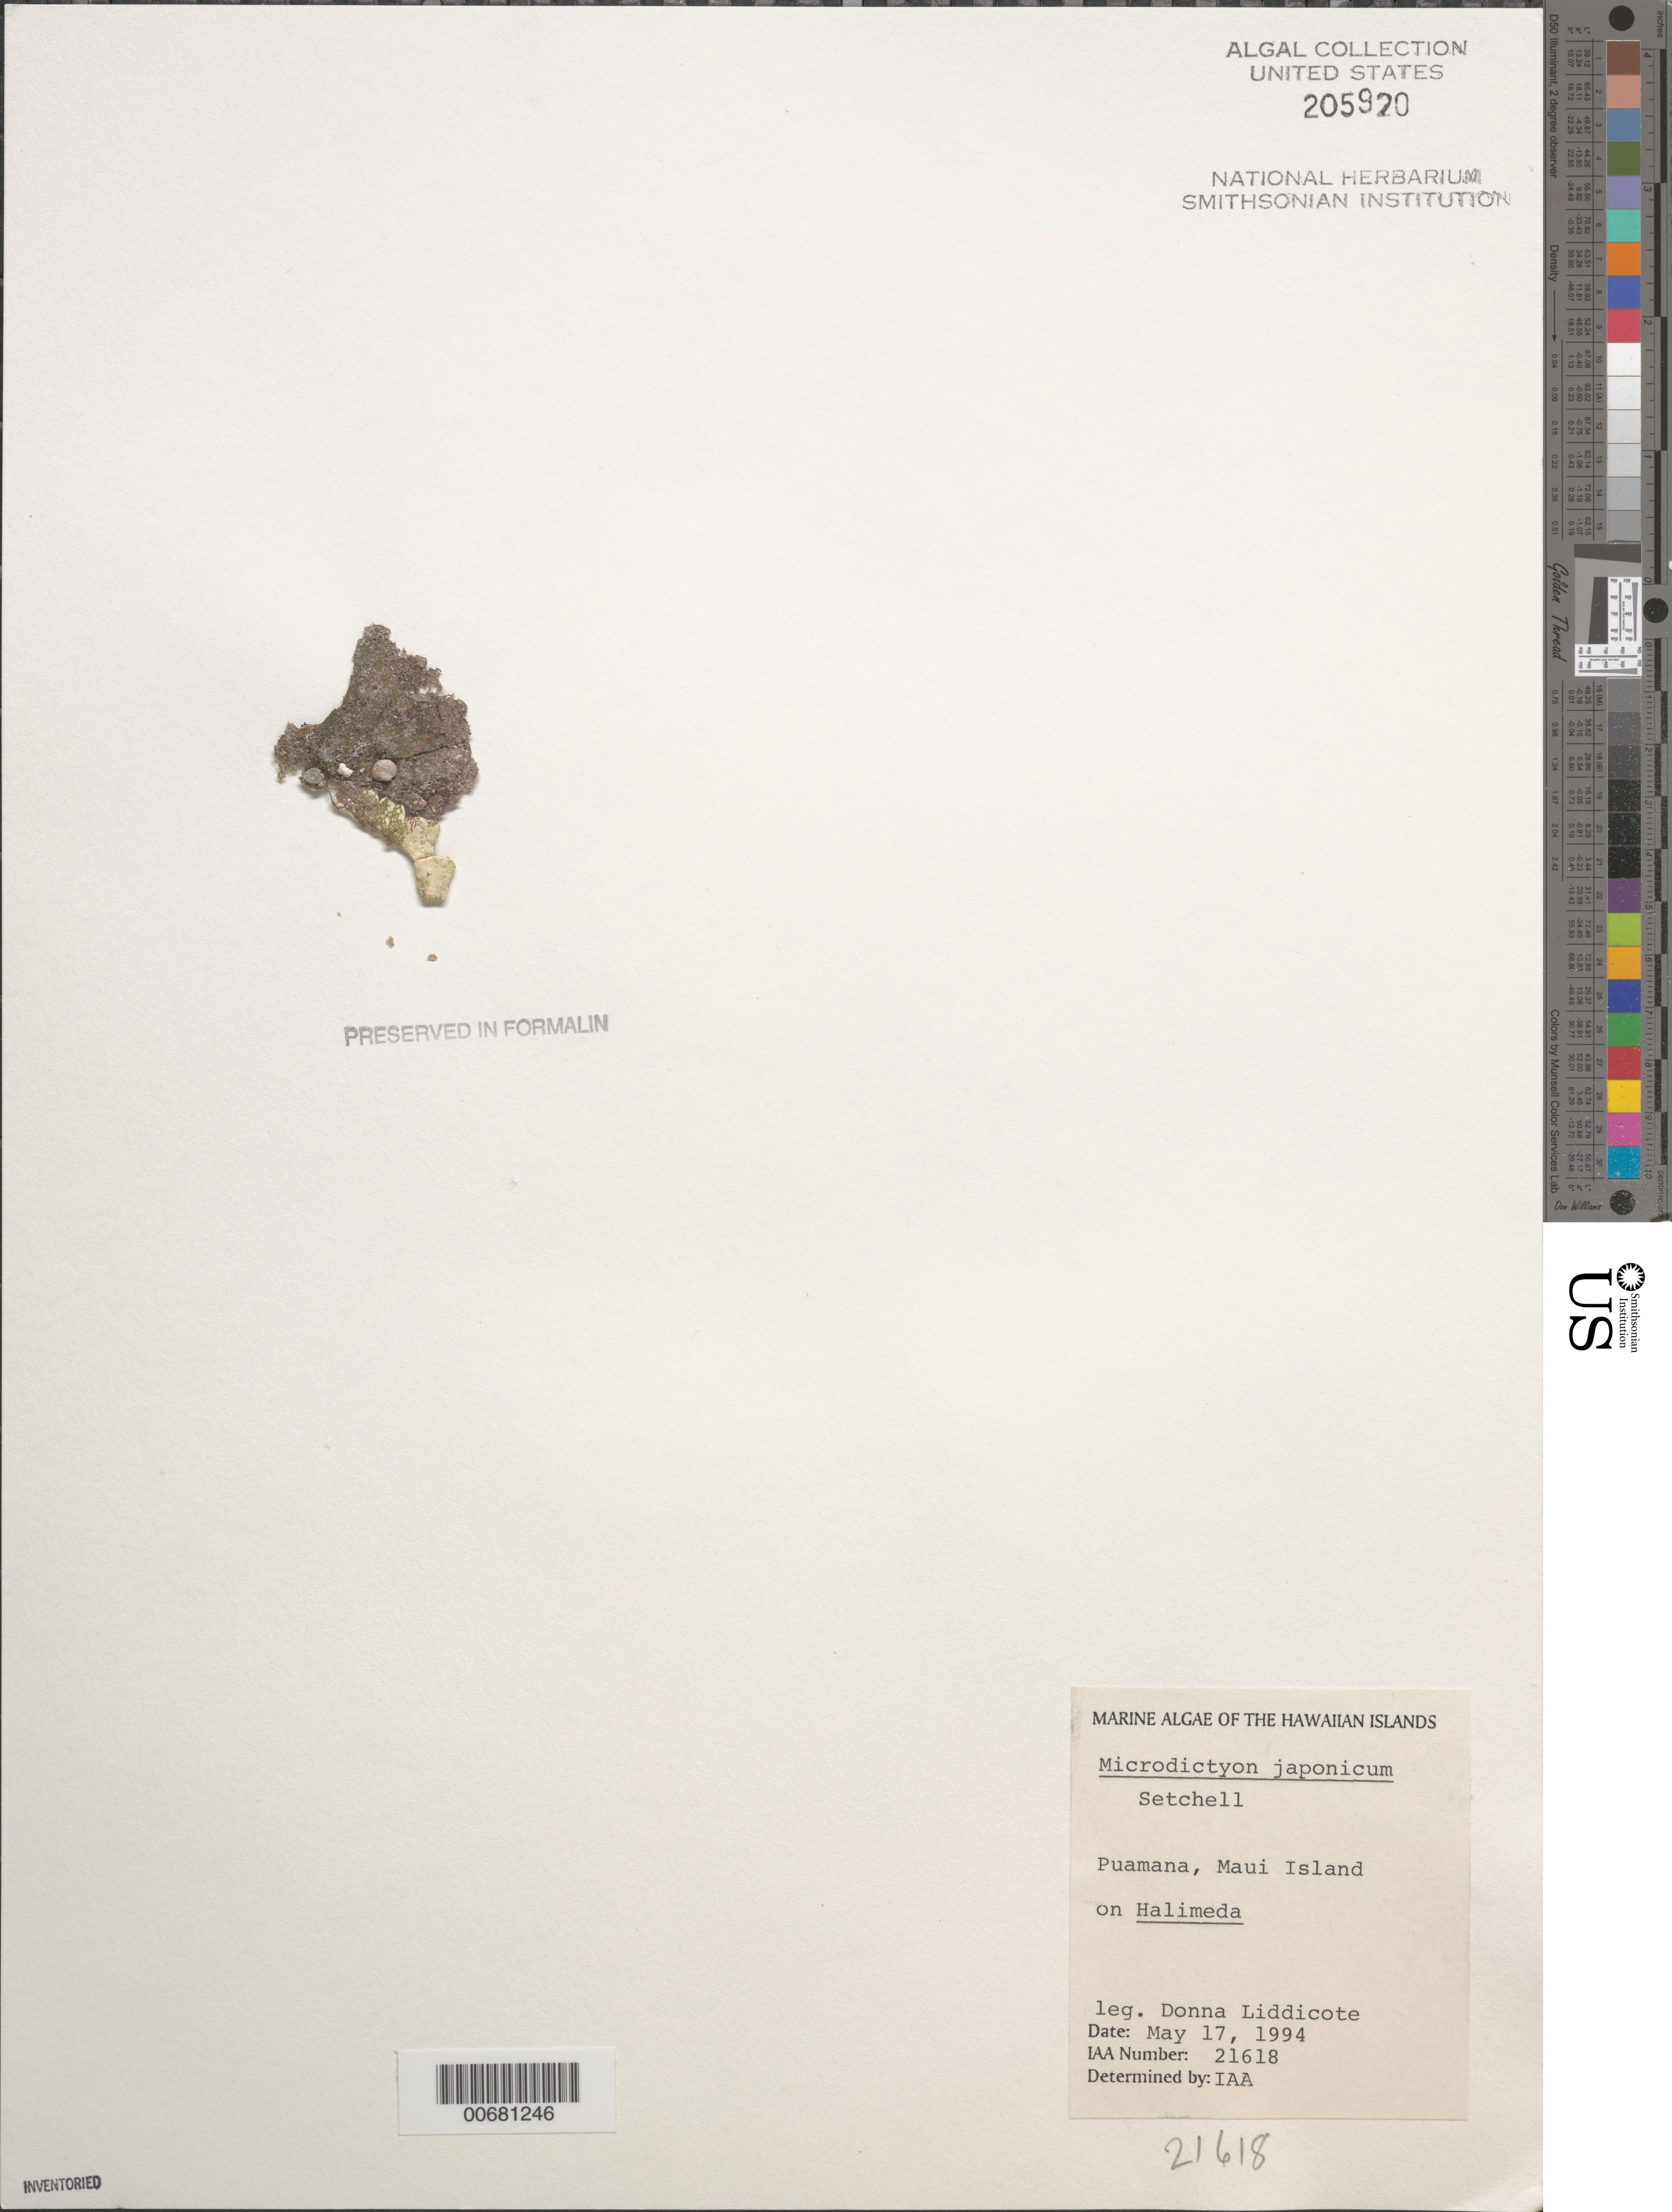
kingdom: Plantae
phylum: Chlorophyta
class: Ulvophyceae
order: Cladophorales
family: Anadyomenaceae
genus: Microdictyon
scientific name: Microdictyon japonicum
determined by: Abbott, Isabella A.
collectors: D. Liddicote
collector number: IAA 21618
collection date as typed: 17 May 1994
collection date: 1994-05-17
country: United States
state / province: Hawaii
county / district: Maui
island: Maui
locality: Puamana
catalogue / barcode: US 205920